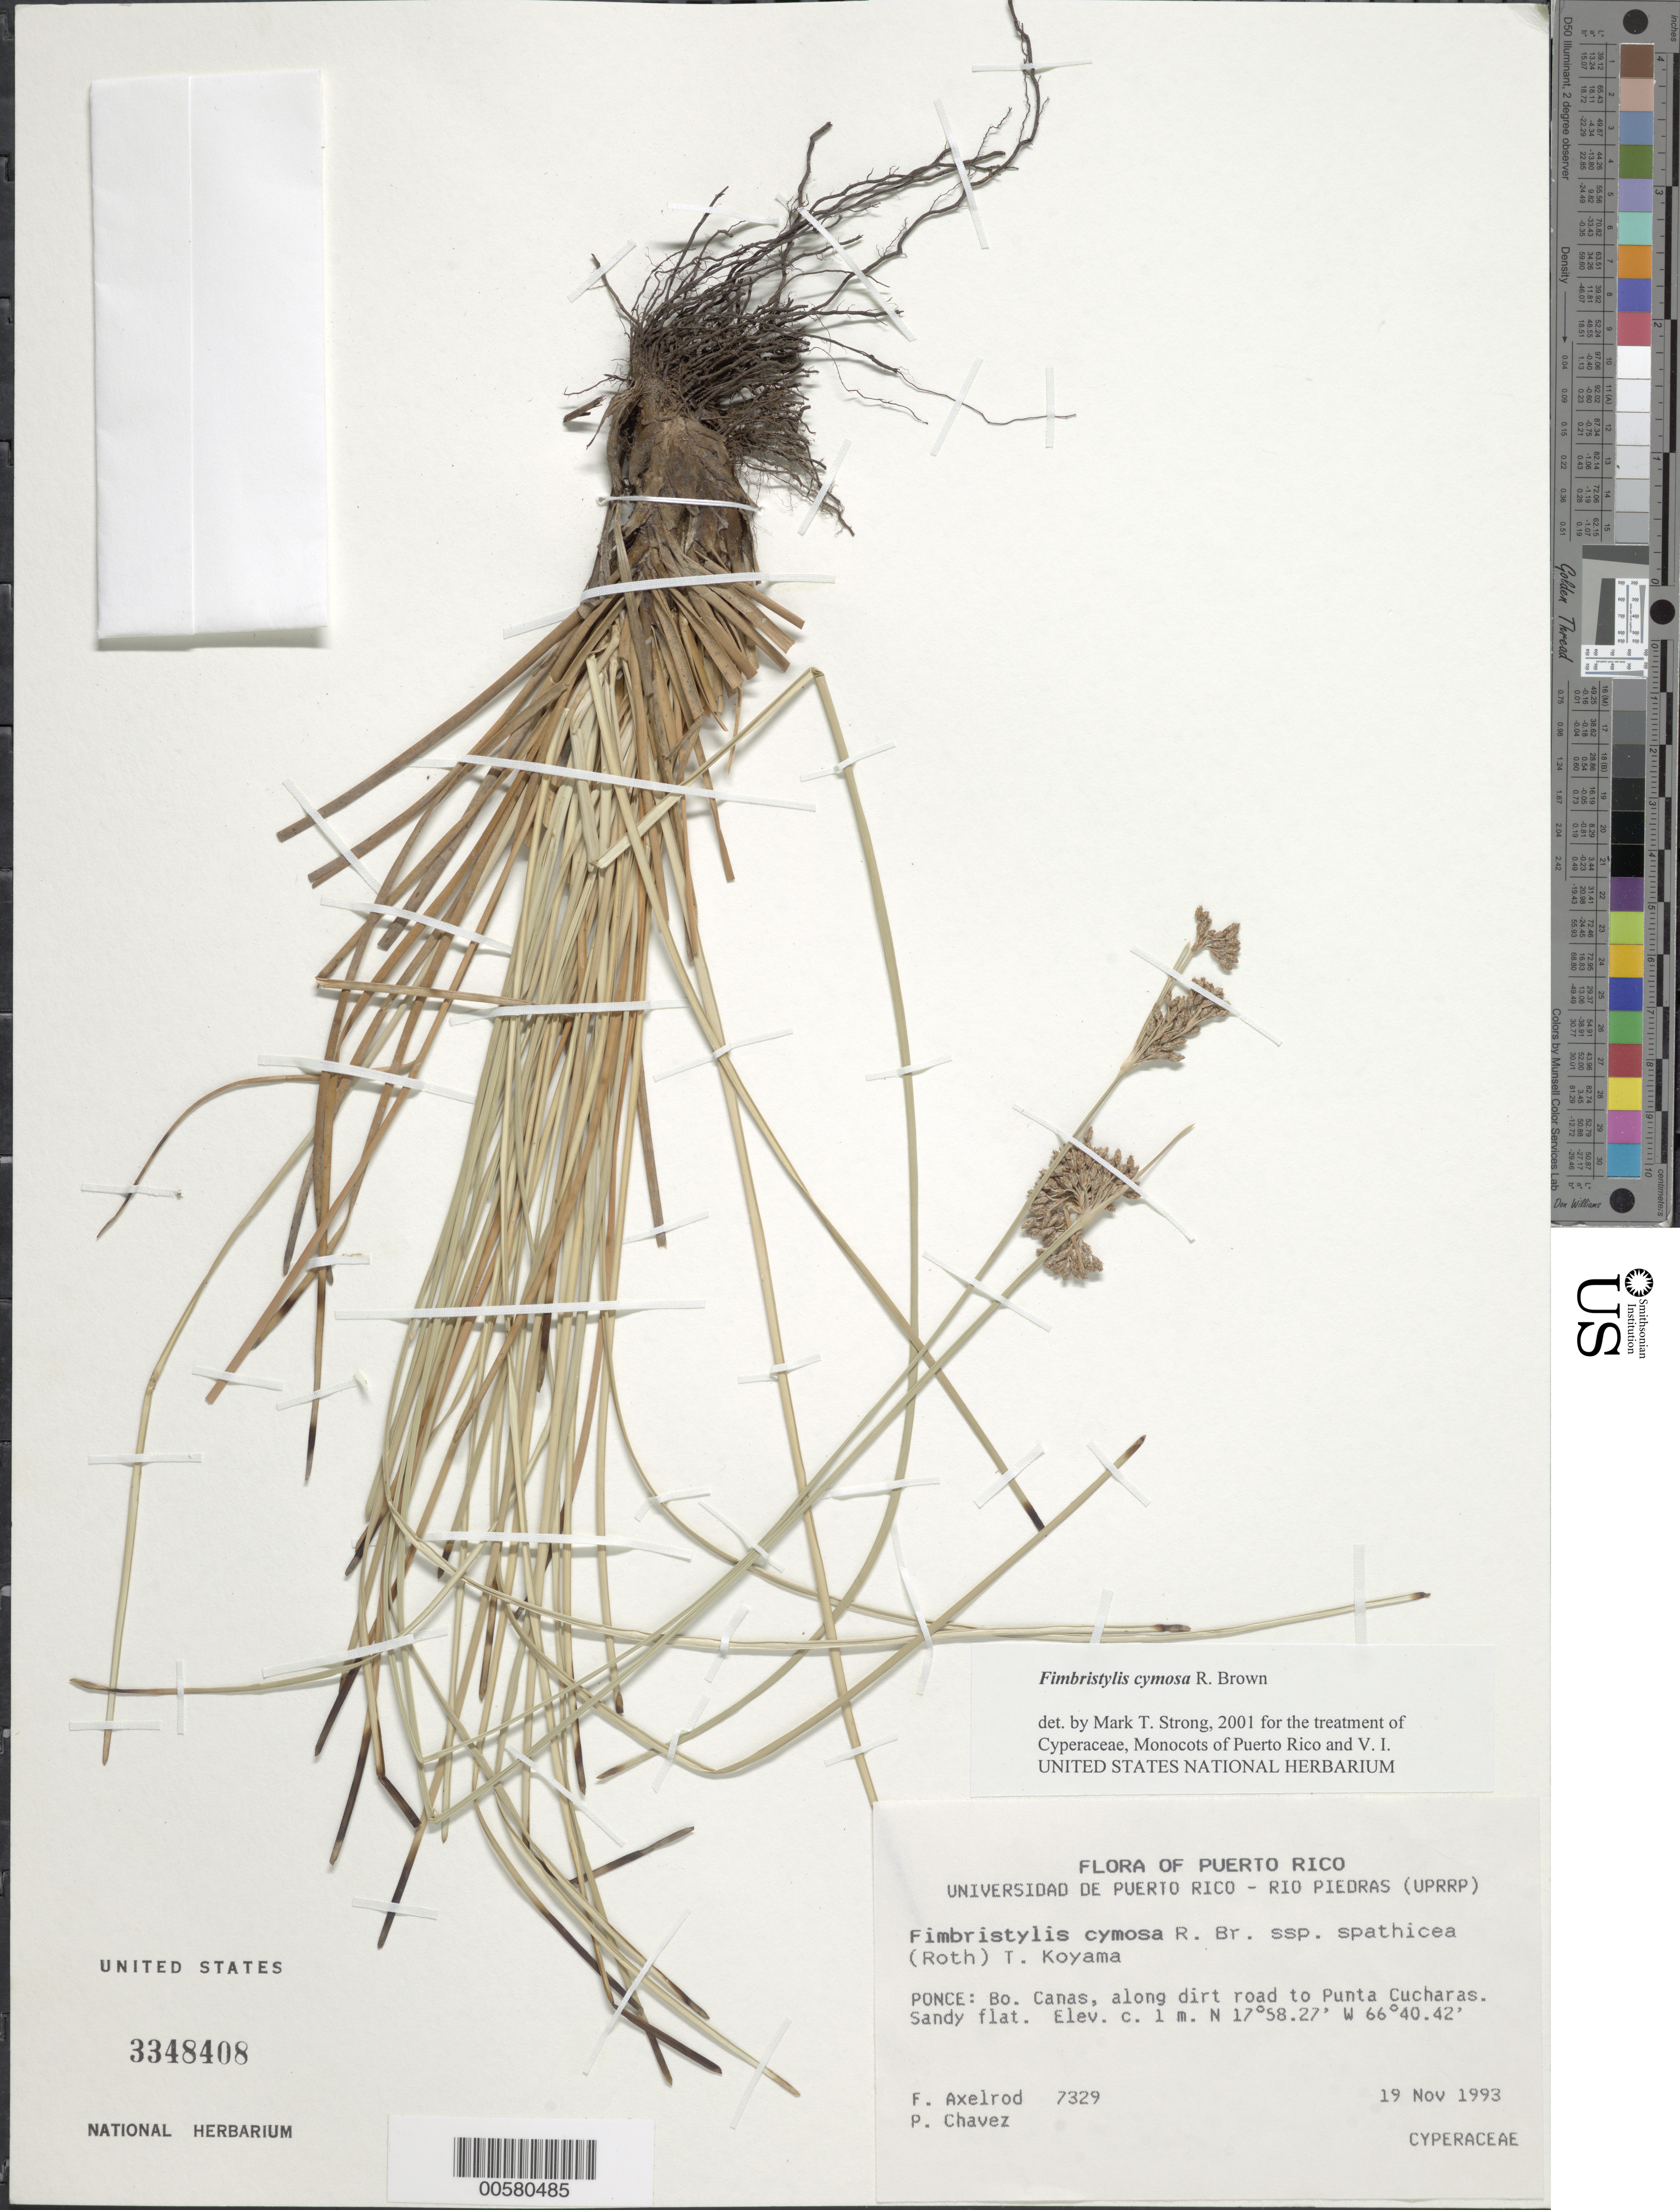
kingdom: Plantae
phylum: Tracheophyta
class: Liliopsida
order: Poales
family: Cyperaceae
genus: Fimbristylis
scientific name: Fimbristylis cymosa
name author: R. Br.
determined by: Strong, M. T., (US), Smithsonian Institution - National Museum of Natural History (UNITED STATES)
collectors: F. S. Axelrod & P. Chavez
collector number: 7329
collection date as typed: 19 Nov 1993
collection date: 1993-11-19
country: Puerto Rico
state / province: Ponce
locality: Ponce: Bo. Canas, along dirt road to Punta Cucharas.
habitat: Sandy flat.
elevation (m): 1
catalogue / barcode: US 3348408